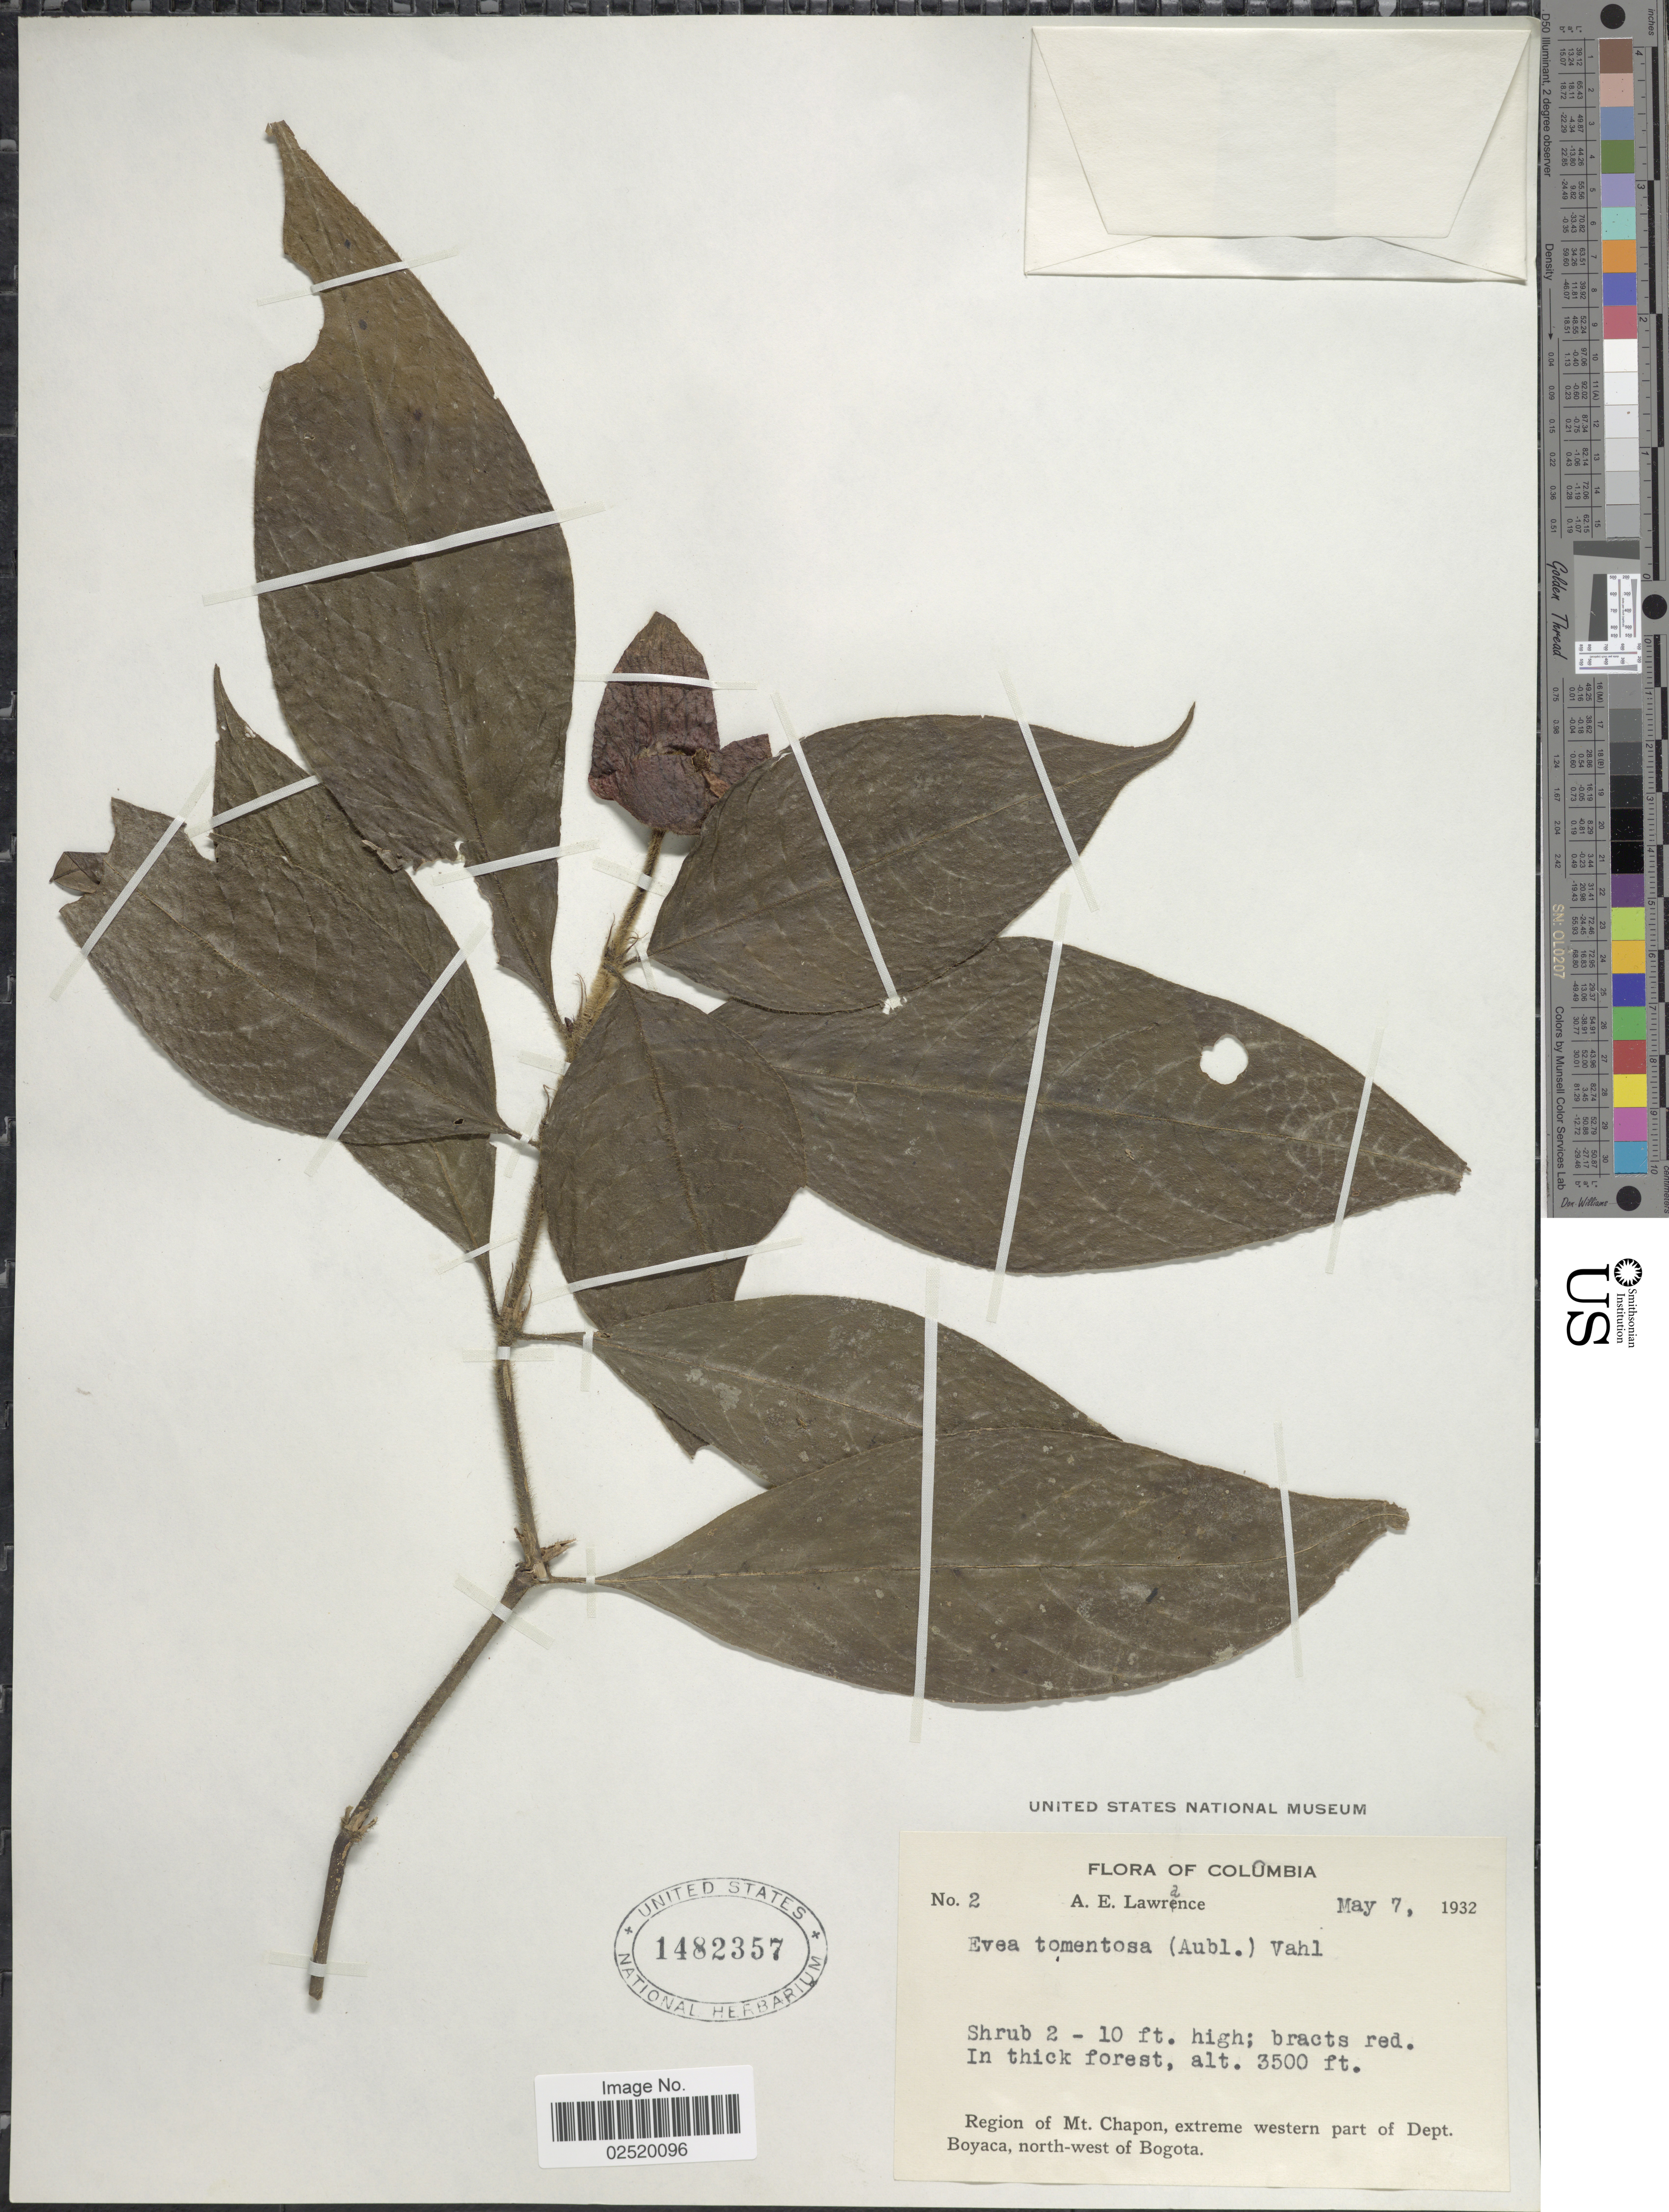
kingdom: Plantae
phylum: Tracheophyta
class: Magnoliopsida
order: Gentianales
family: Rubiaceae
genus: Psychotria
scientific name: Psychotria poeppigiana subsp. poeppigiana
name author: Müll. Arg.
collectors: A. Lawrance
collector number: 2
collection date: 1932-05-07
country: Colombia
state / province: Boyacá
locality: Region of Mt. Chapon, extreme western part of Dept. Boyaca, north-west of Bogota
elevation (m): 1067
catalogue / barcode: US 1482357